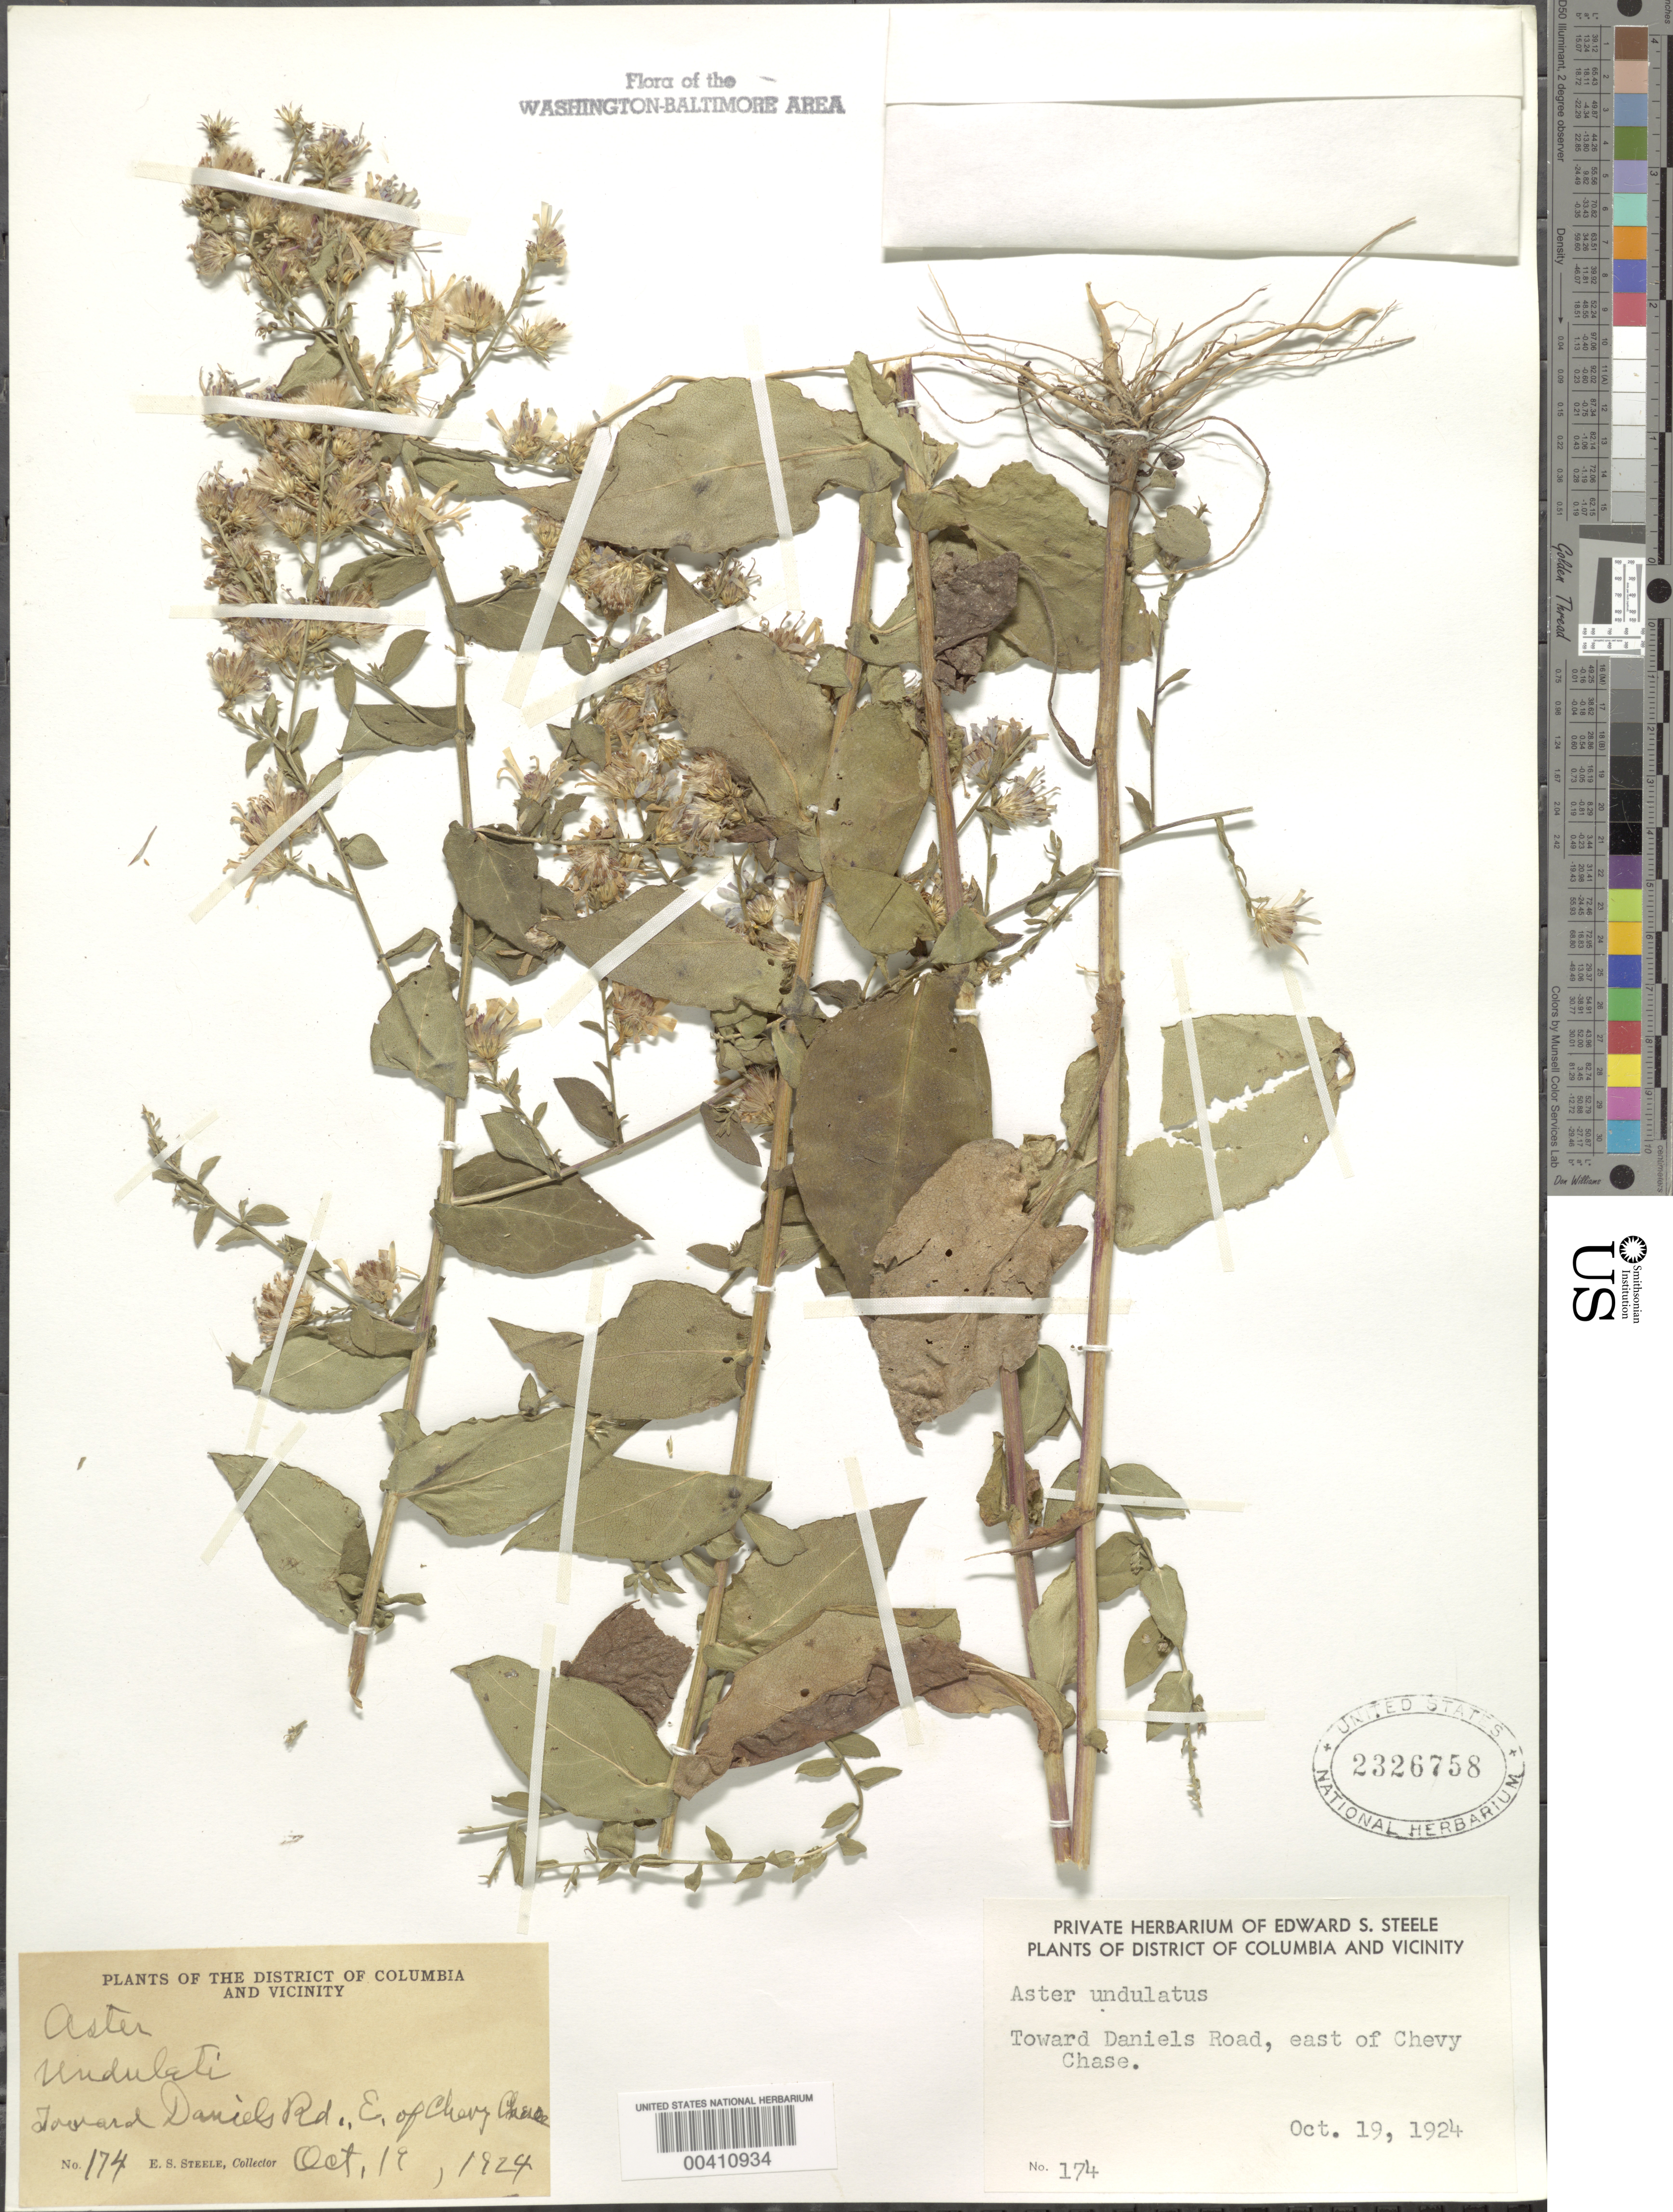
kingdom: Plantae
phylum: Tracheophyta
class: Magnoliopsida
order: Asterales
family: Asteraceae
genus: Symphyotrichum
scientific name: Symphyotrichum undulatum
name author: (L.) G.L. Nesom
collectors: E. Steele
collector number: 175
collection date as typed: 19 Oct 1924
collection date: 1924-10-19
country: United States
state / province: District of Columbia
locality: toward Daniels Rd., east of Chevy Chase Rock Creek Park & vicinity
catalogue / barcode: US 2326758